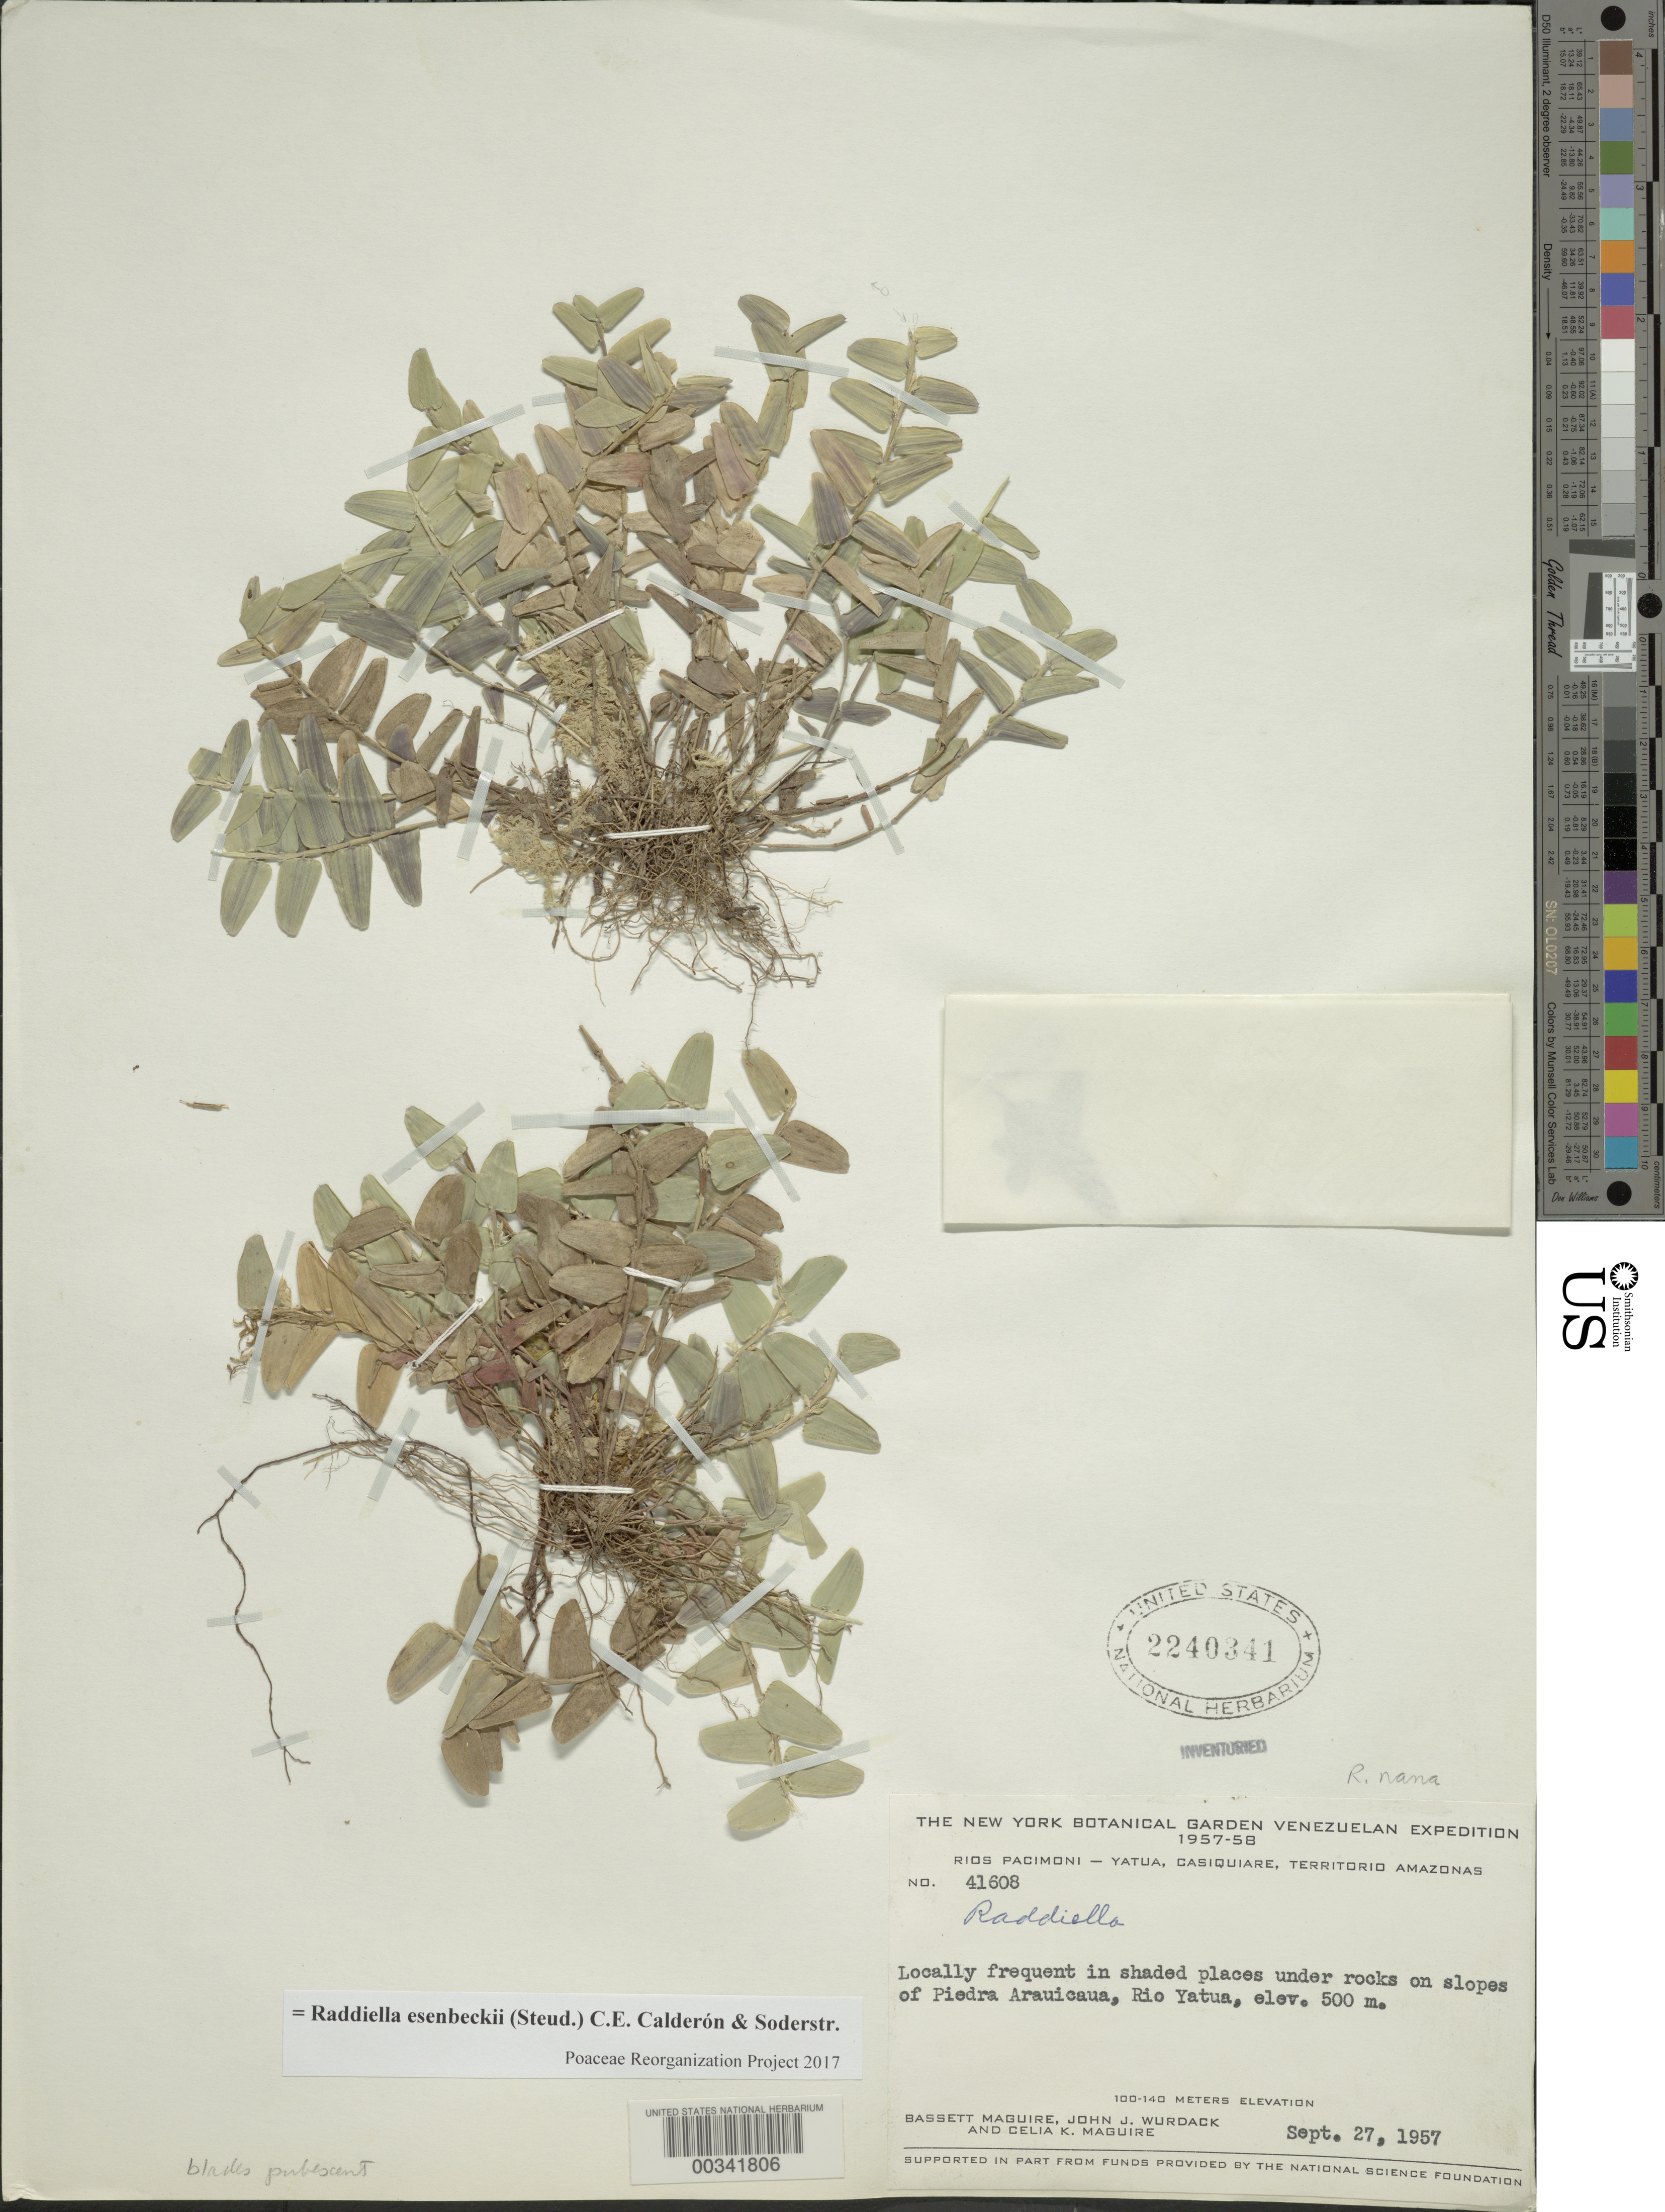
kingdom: Plantae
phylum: Tracheophyta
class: Liliopsida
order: Poales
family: Poaceae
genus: Raddiella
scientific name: Raddiella esenbeckii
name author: (Steud.) C. E. Calderón & Soderstr.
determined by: Poaceae Reorganization Project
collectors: B. Maguire, J. J. Wurdack & C. K. Maguire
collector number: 41608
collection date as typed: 27 Sep 1957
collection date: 1957-09-27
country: Venezuela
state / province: Amazonas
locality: On slopes of Piedra Arauicaua, Rio Yatua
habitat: In shaded places under rocks on slopes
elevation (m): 500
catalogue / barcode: US 2240341